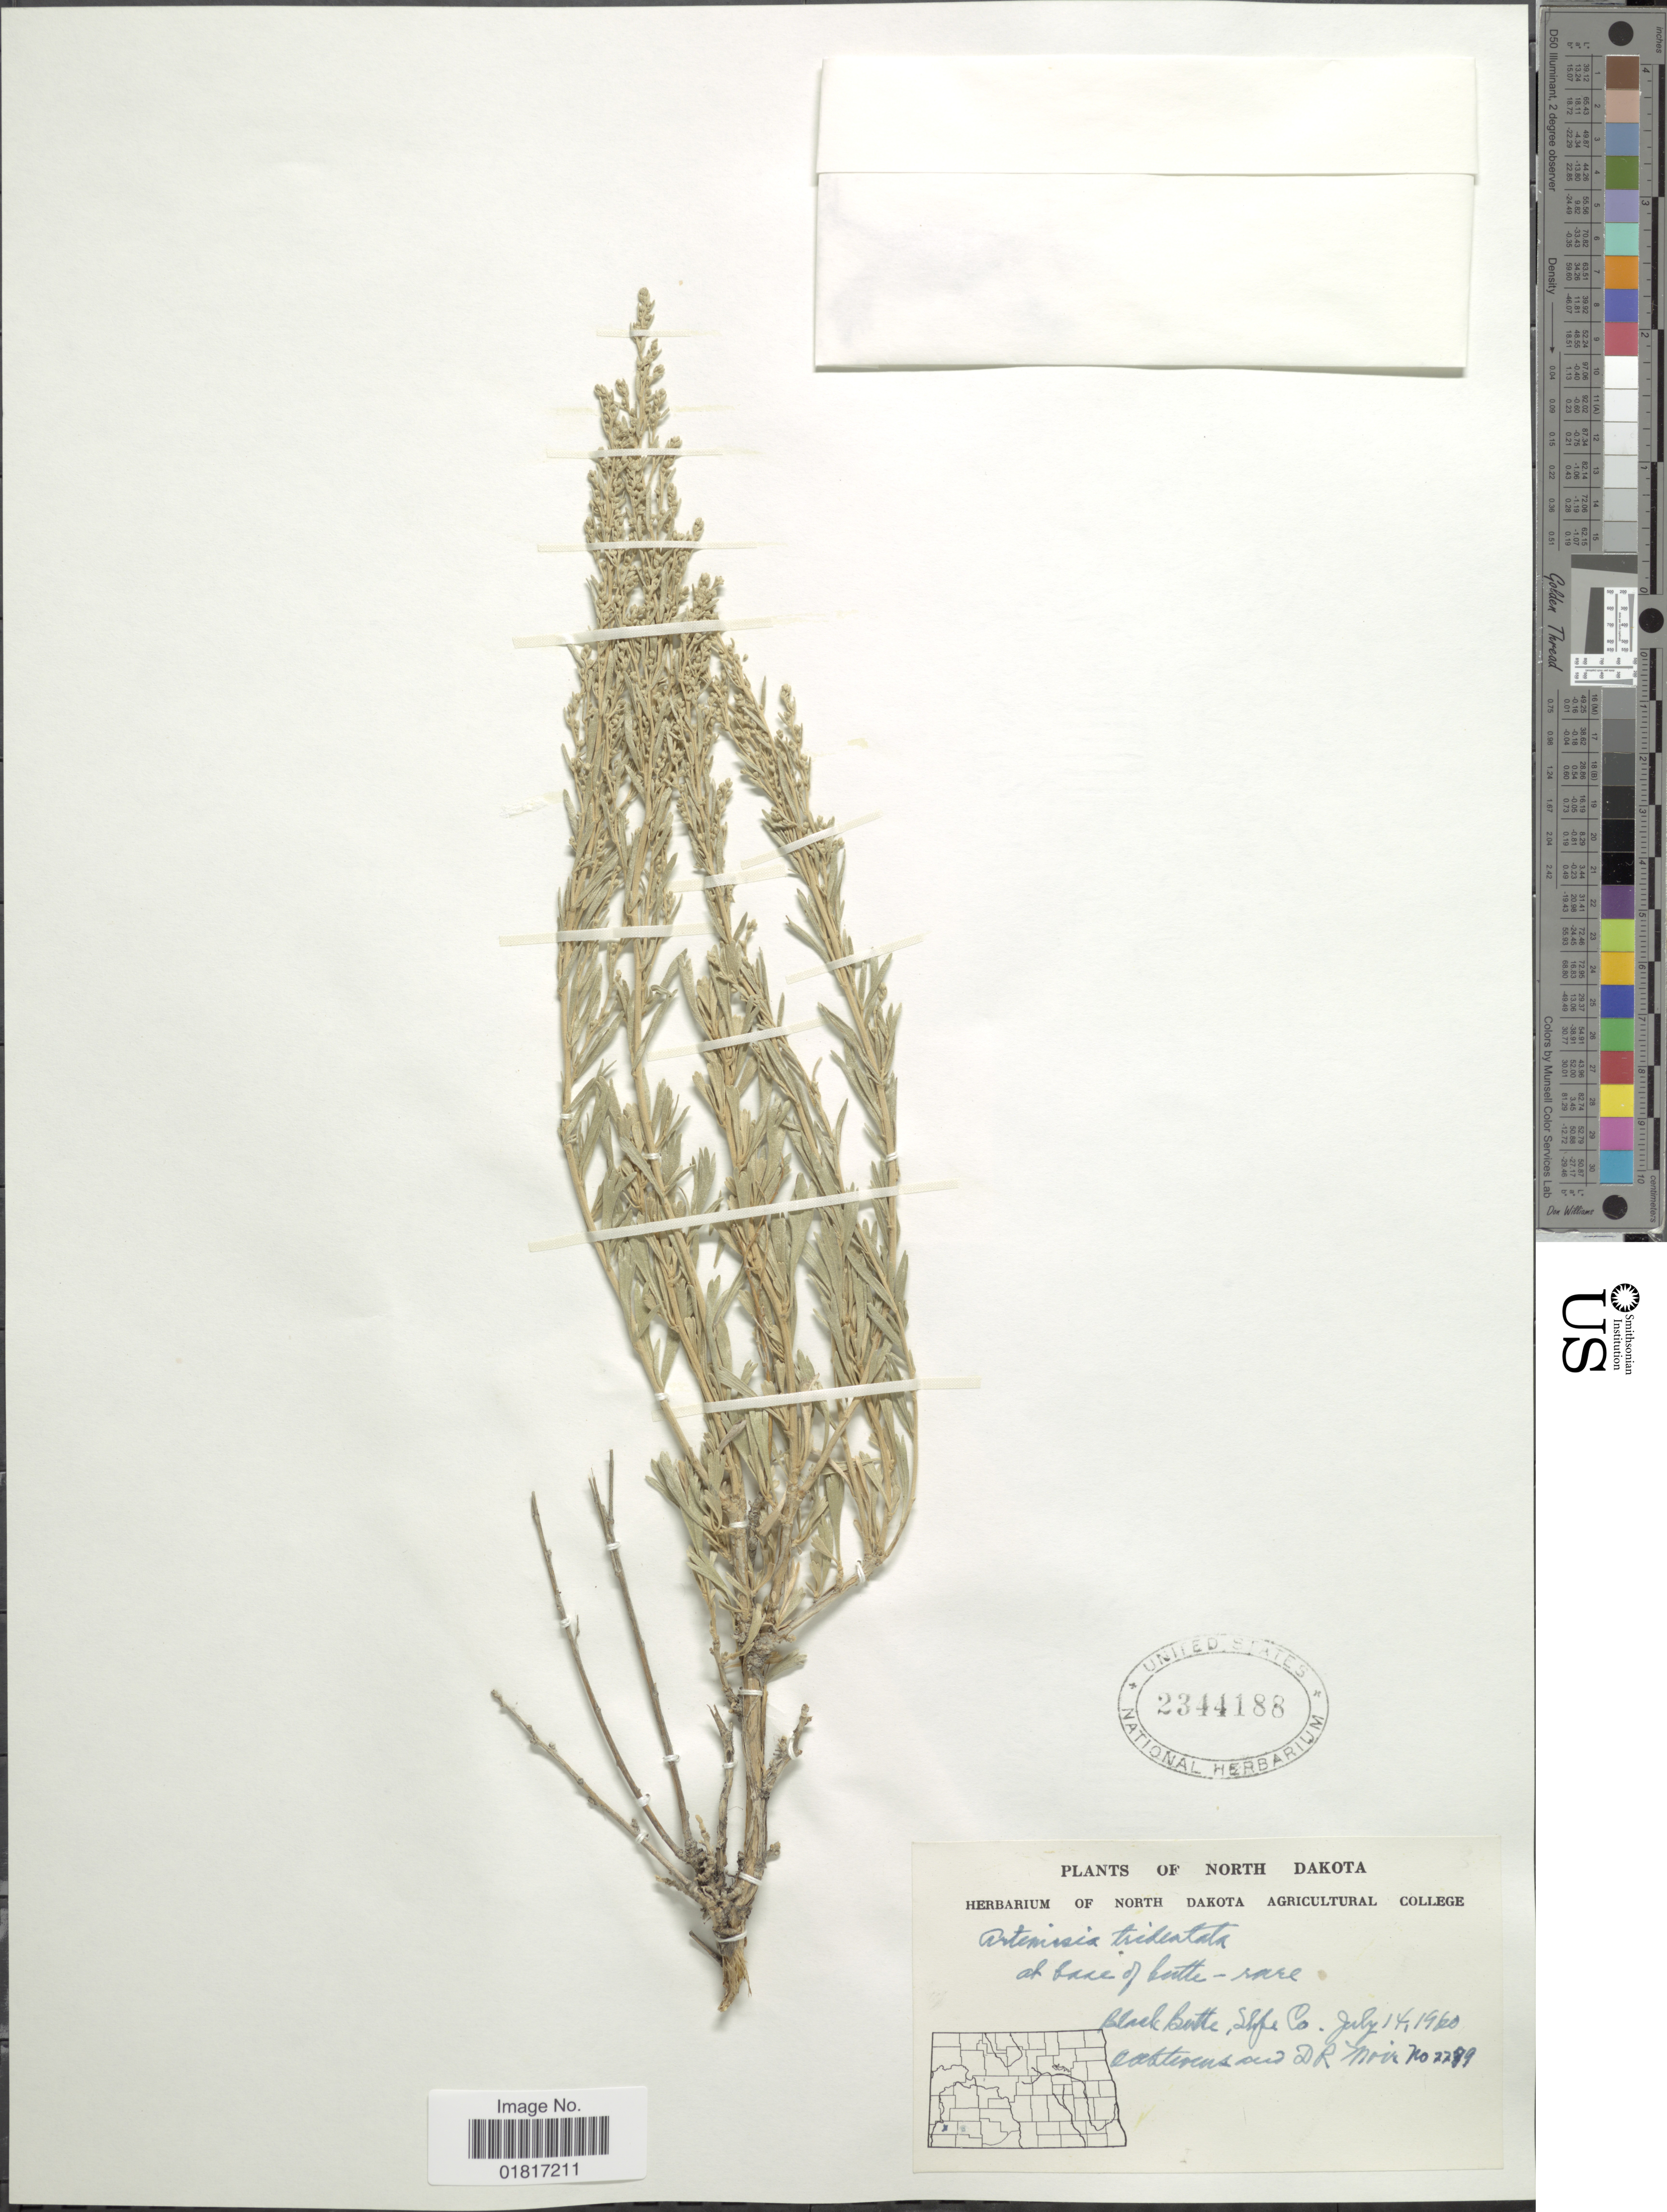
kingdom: Plantae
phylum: Tracheophyta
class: Magnoliopsida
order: Asterales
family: Asteraceae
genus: Artemisia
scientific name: Artemisia tridentata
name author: Nutt.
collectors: D. Moir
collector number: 2789*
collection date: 1920-07-14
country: United States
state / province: North Dakota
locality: At base of butte - rare Black Butte, Slope Co. Cottonswood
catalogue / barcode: US 2344188